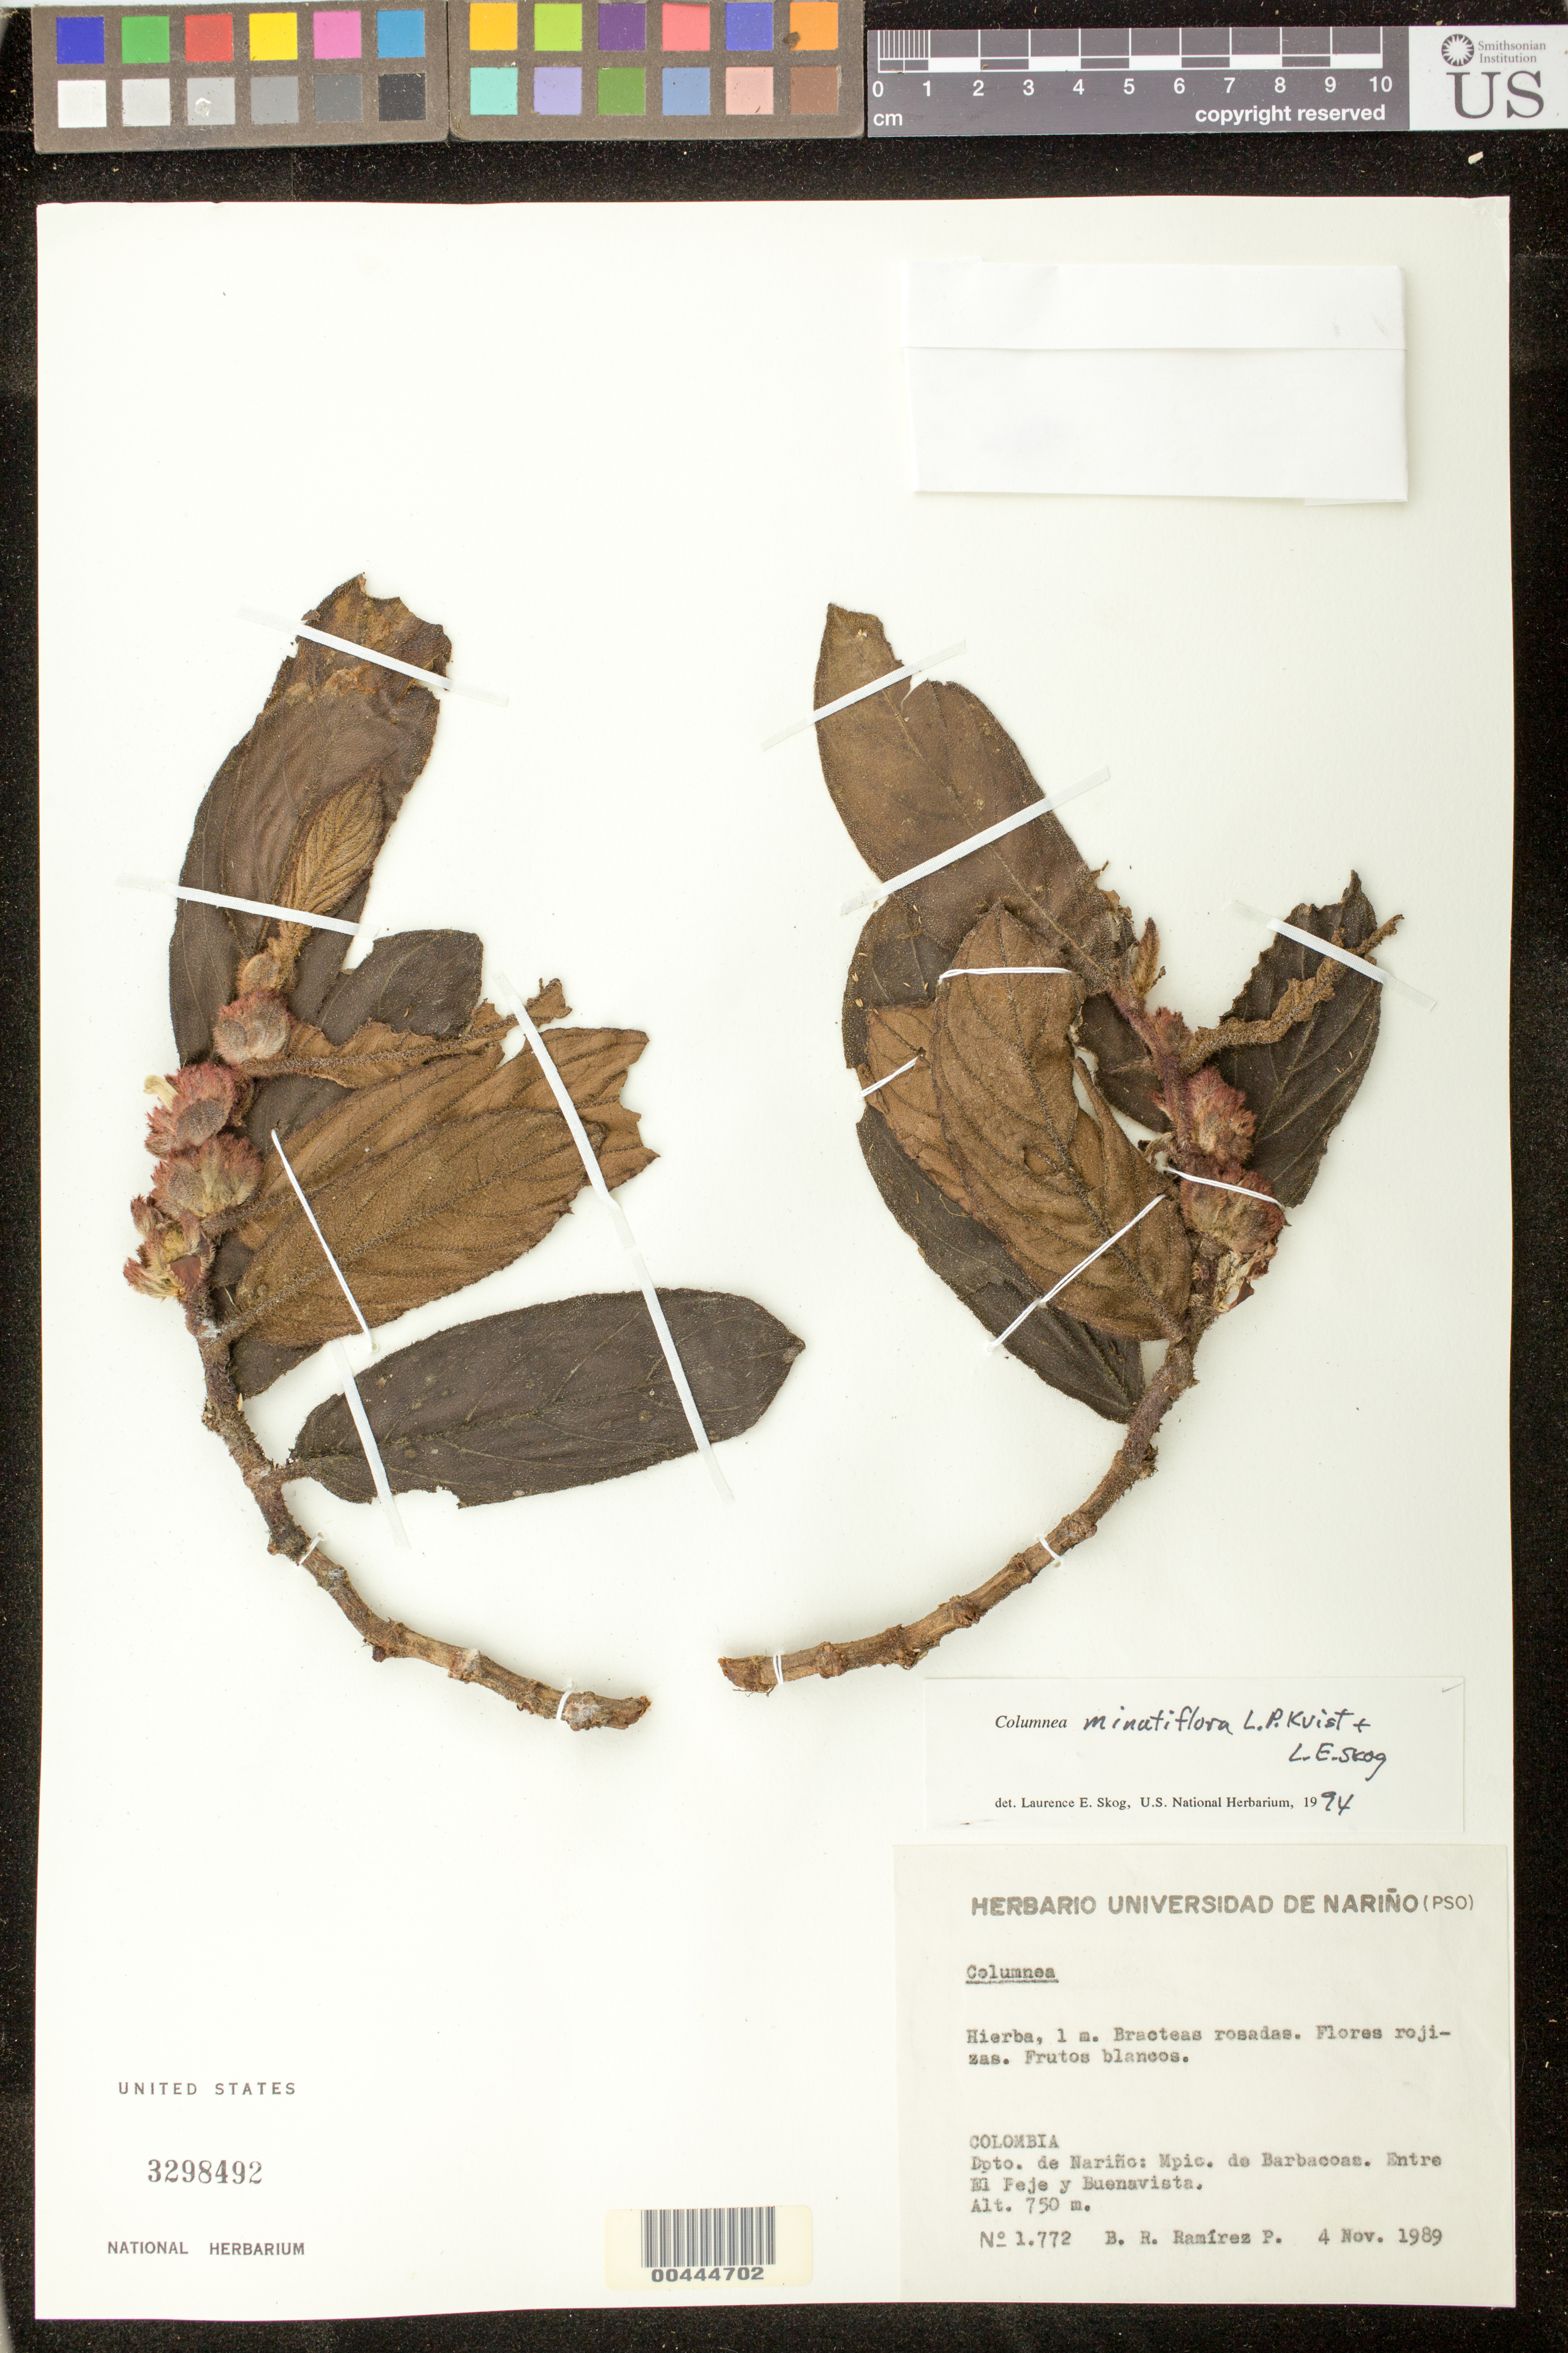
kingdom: Plantae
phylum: Tracheophyta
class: Magnoliopsida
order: Lamiales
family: Gesneriaceae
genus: Columnea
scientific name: Columnea minutiflora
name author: L.P. Kvist & L.E. Skog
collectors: B. R. Ramirez P.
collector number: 1772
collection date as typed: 04 Nov 1989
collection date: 1989-11-04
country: Colombia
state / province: Nariño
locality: Barbacoas, between el feje and buenavista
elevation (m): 750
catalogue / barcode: US 3298492